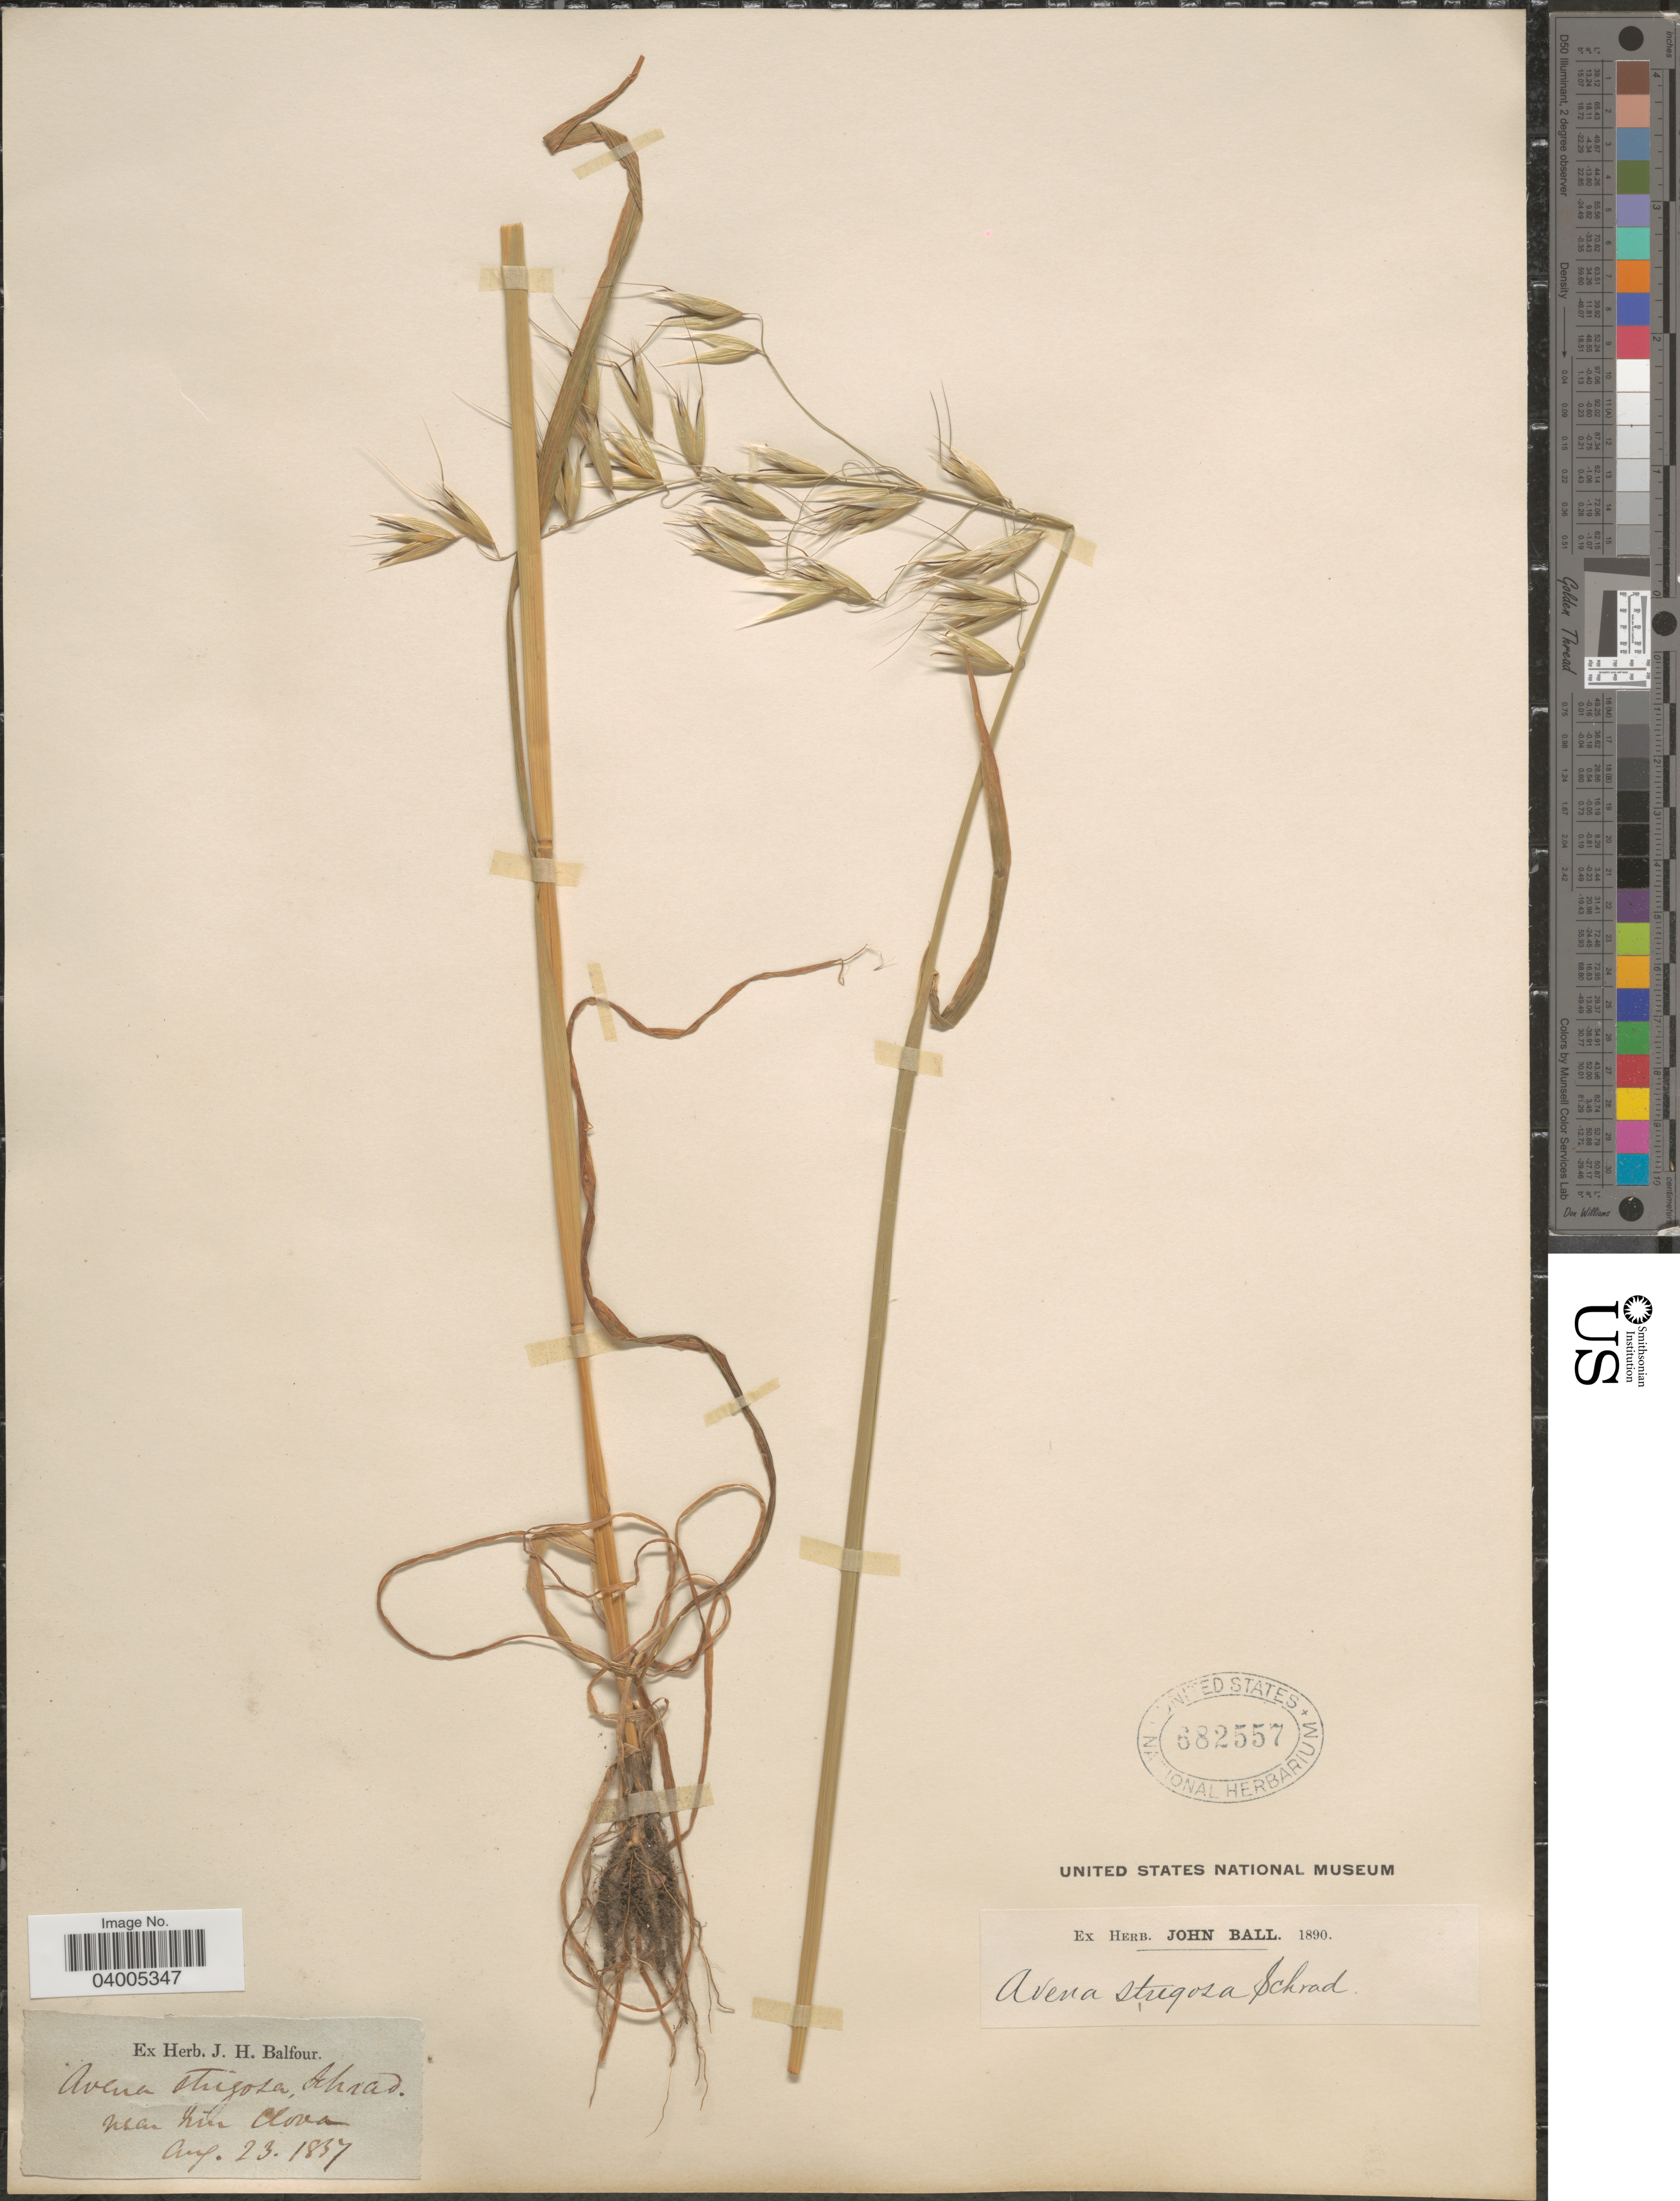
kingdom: Plantae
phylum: Tracheophyta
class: Liliopsida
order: Poales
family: Poaceae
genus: Avena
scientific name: Avena strigosa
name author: Schreb.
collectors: ex herb. J. H. Balfour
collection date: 1837-08-23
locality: Near Riv. Clova. [interpreted]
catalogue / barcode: US 682557